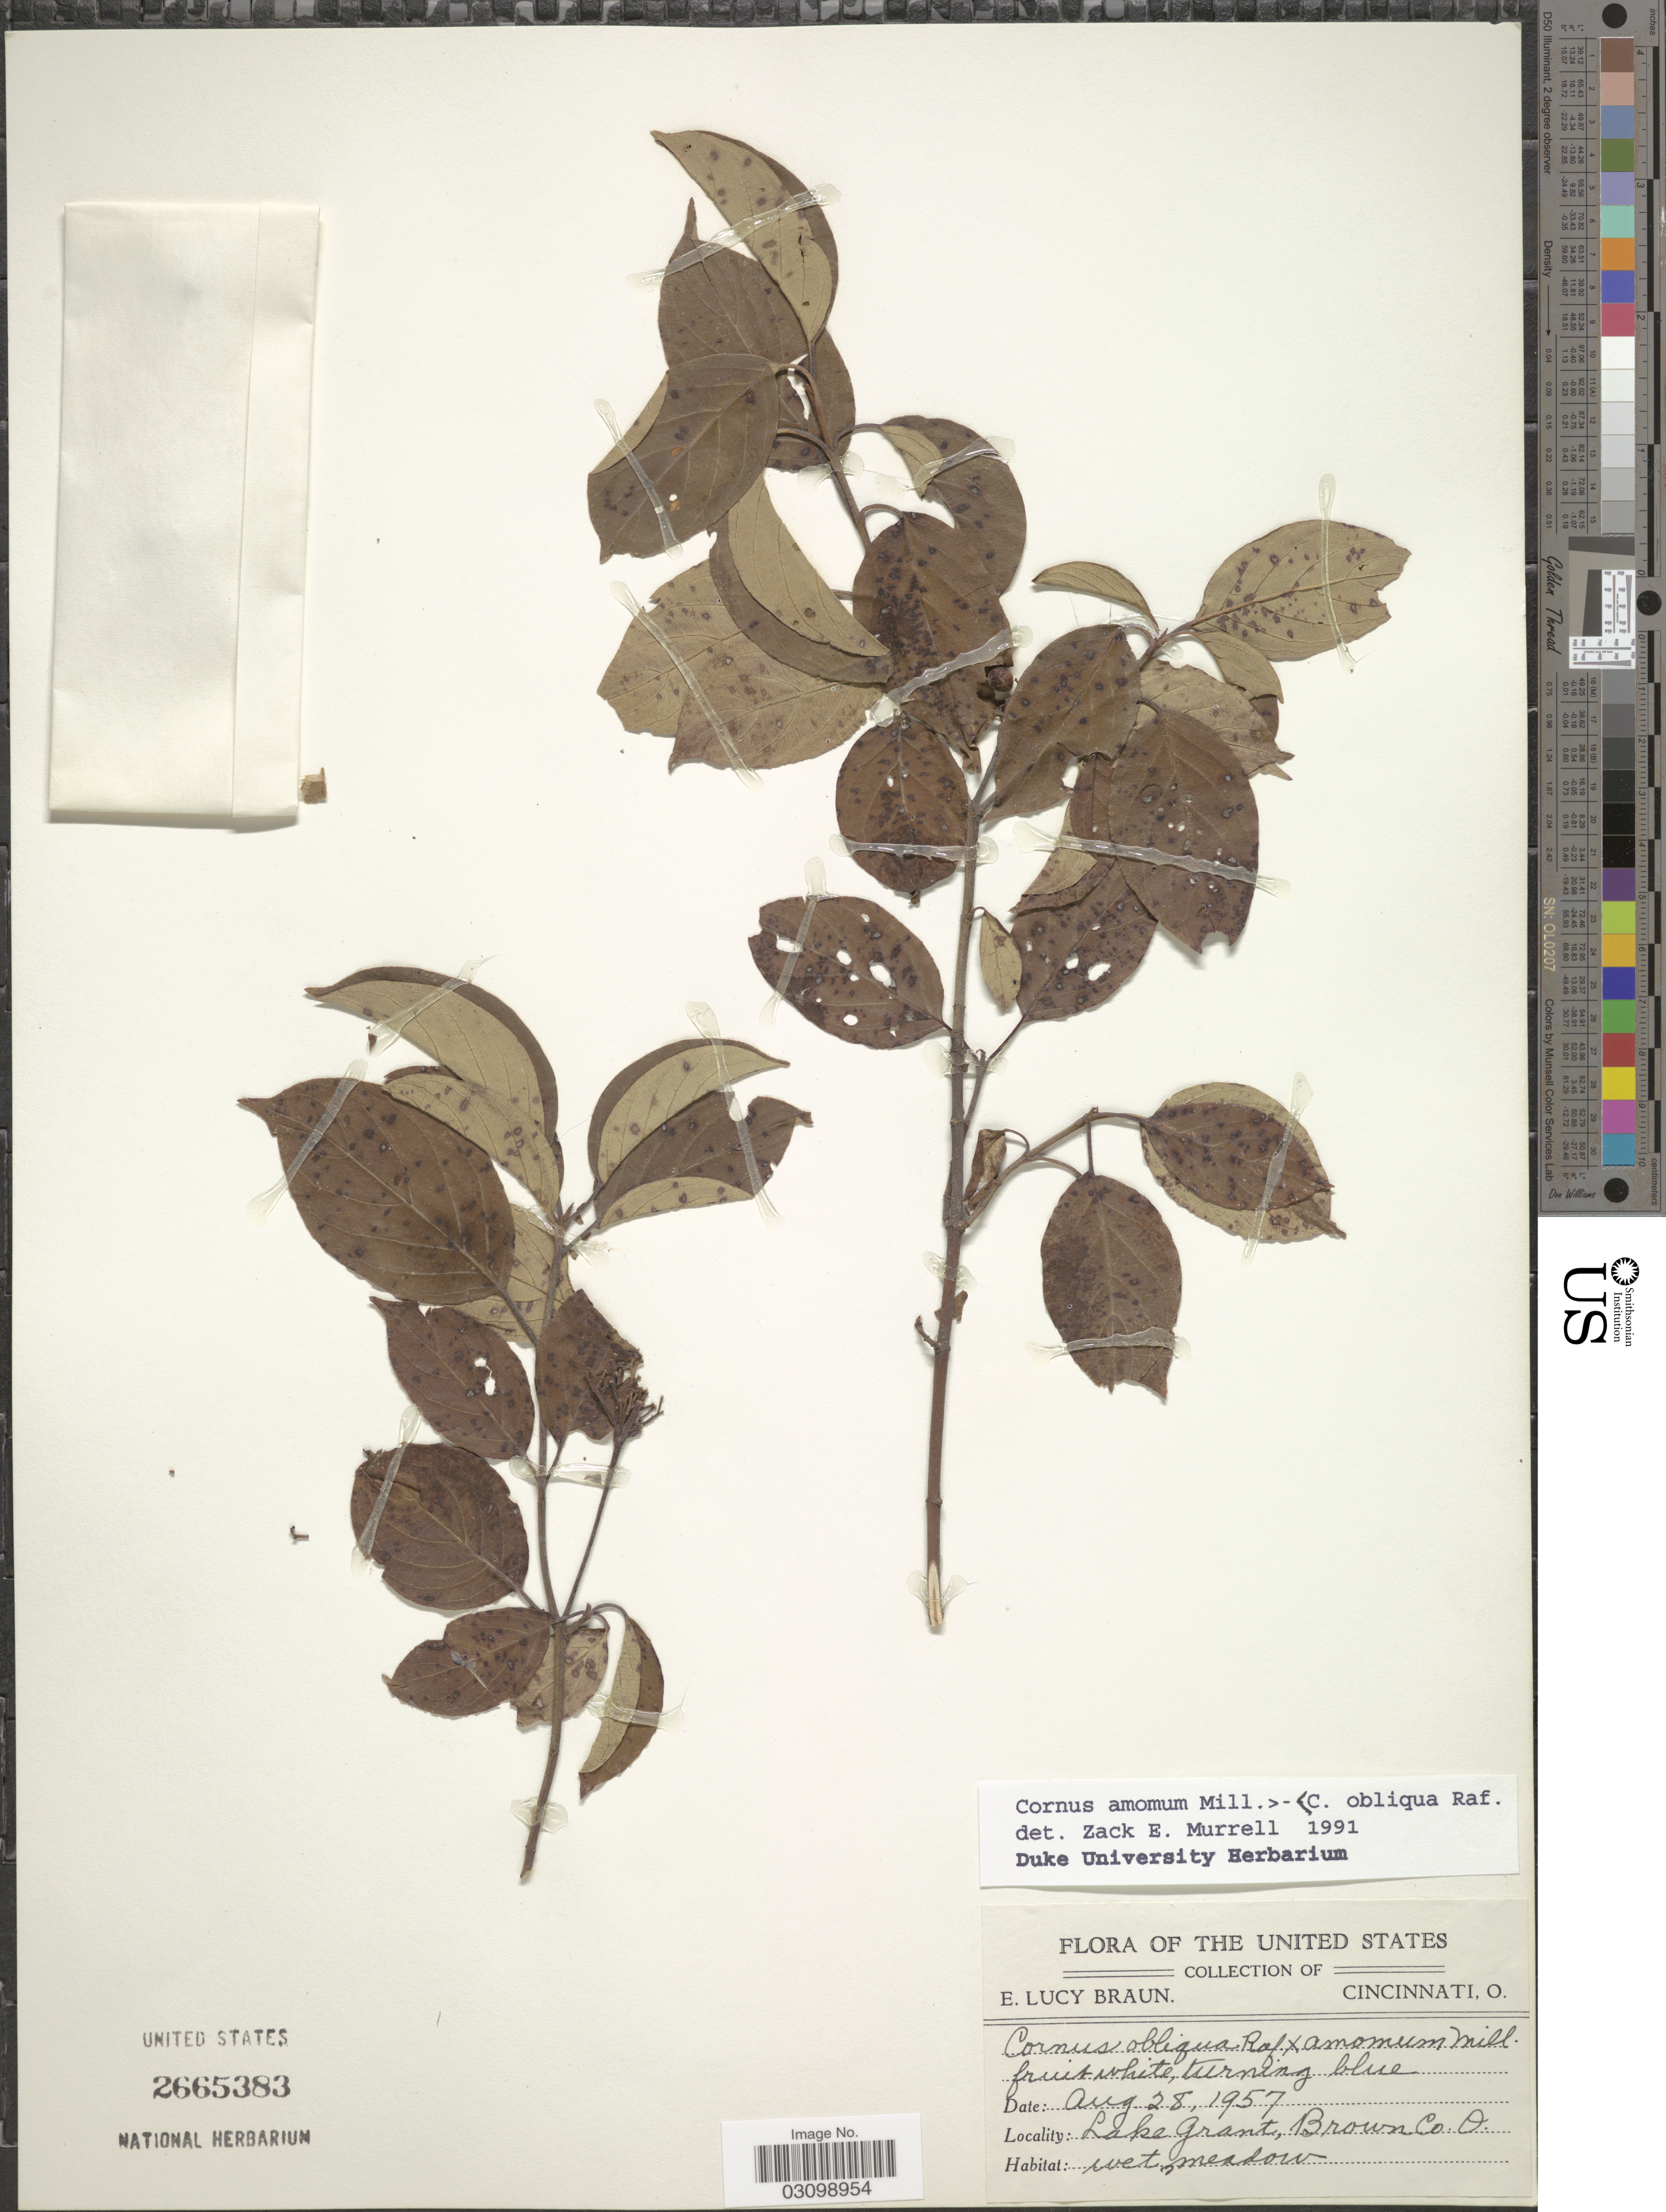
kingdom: Plantae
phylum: Tracheophyta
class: Magnoliopsida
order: Cornales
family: Cornaceae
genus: Cornus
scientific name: Cornus sp.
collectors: E. L. Braun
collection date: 1957-08-28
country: United States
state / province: Ohio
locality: Lake Grant, Brown Co.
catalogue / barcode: US 2665383